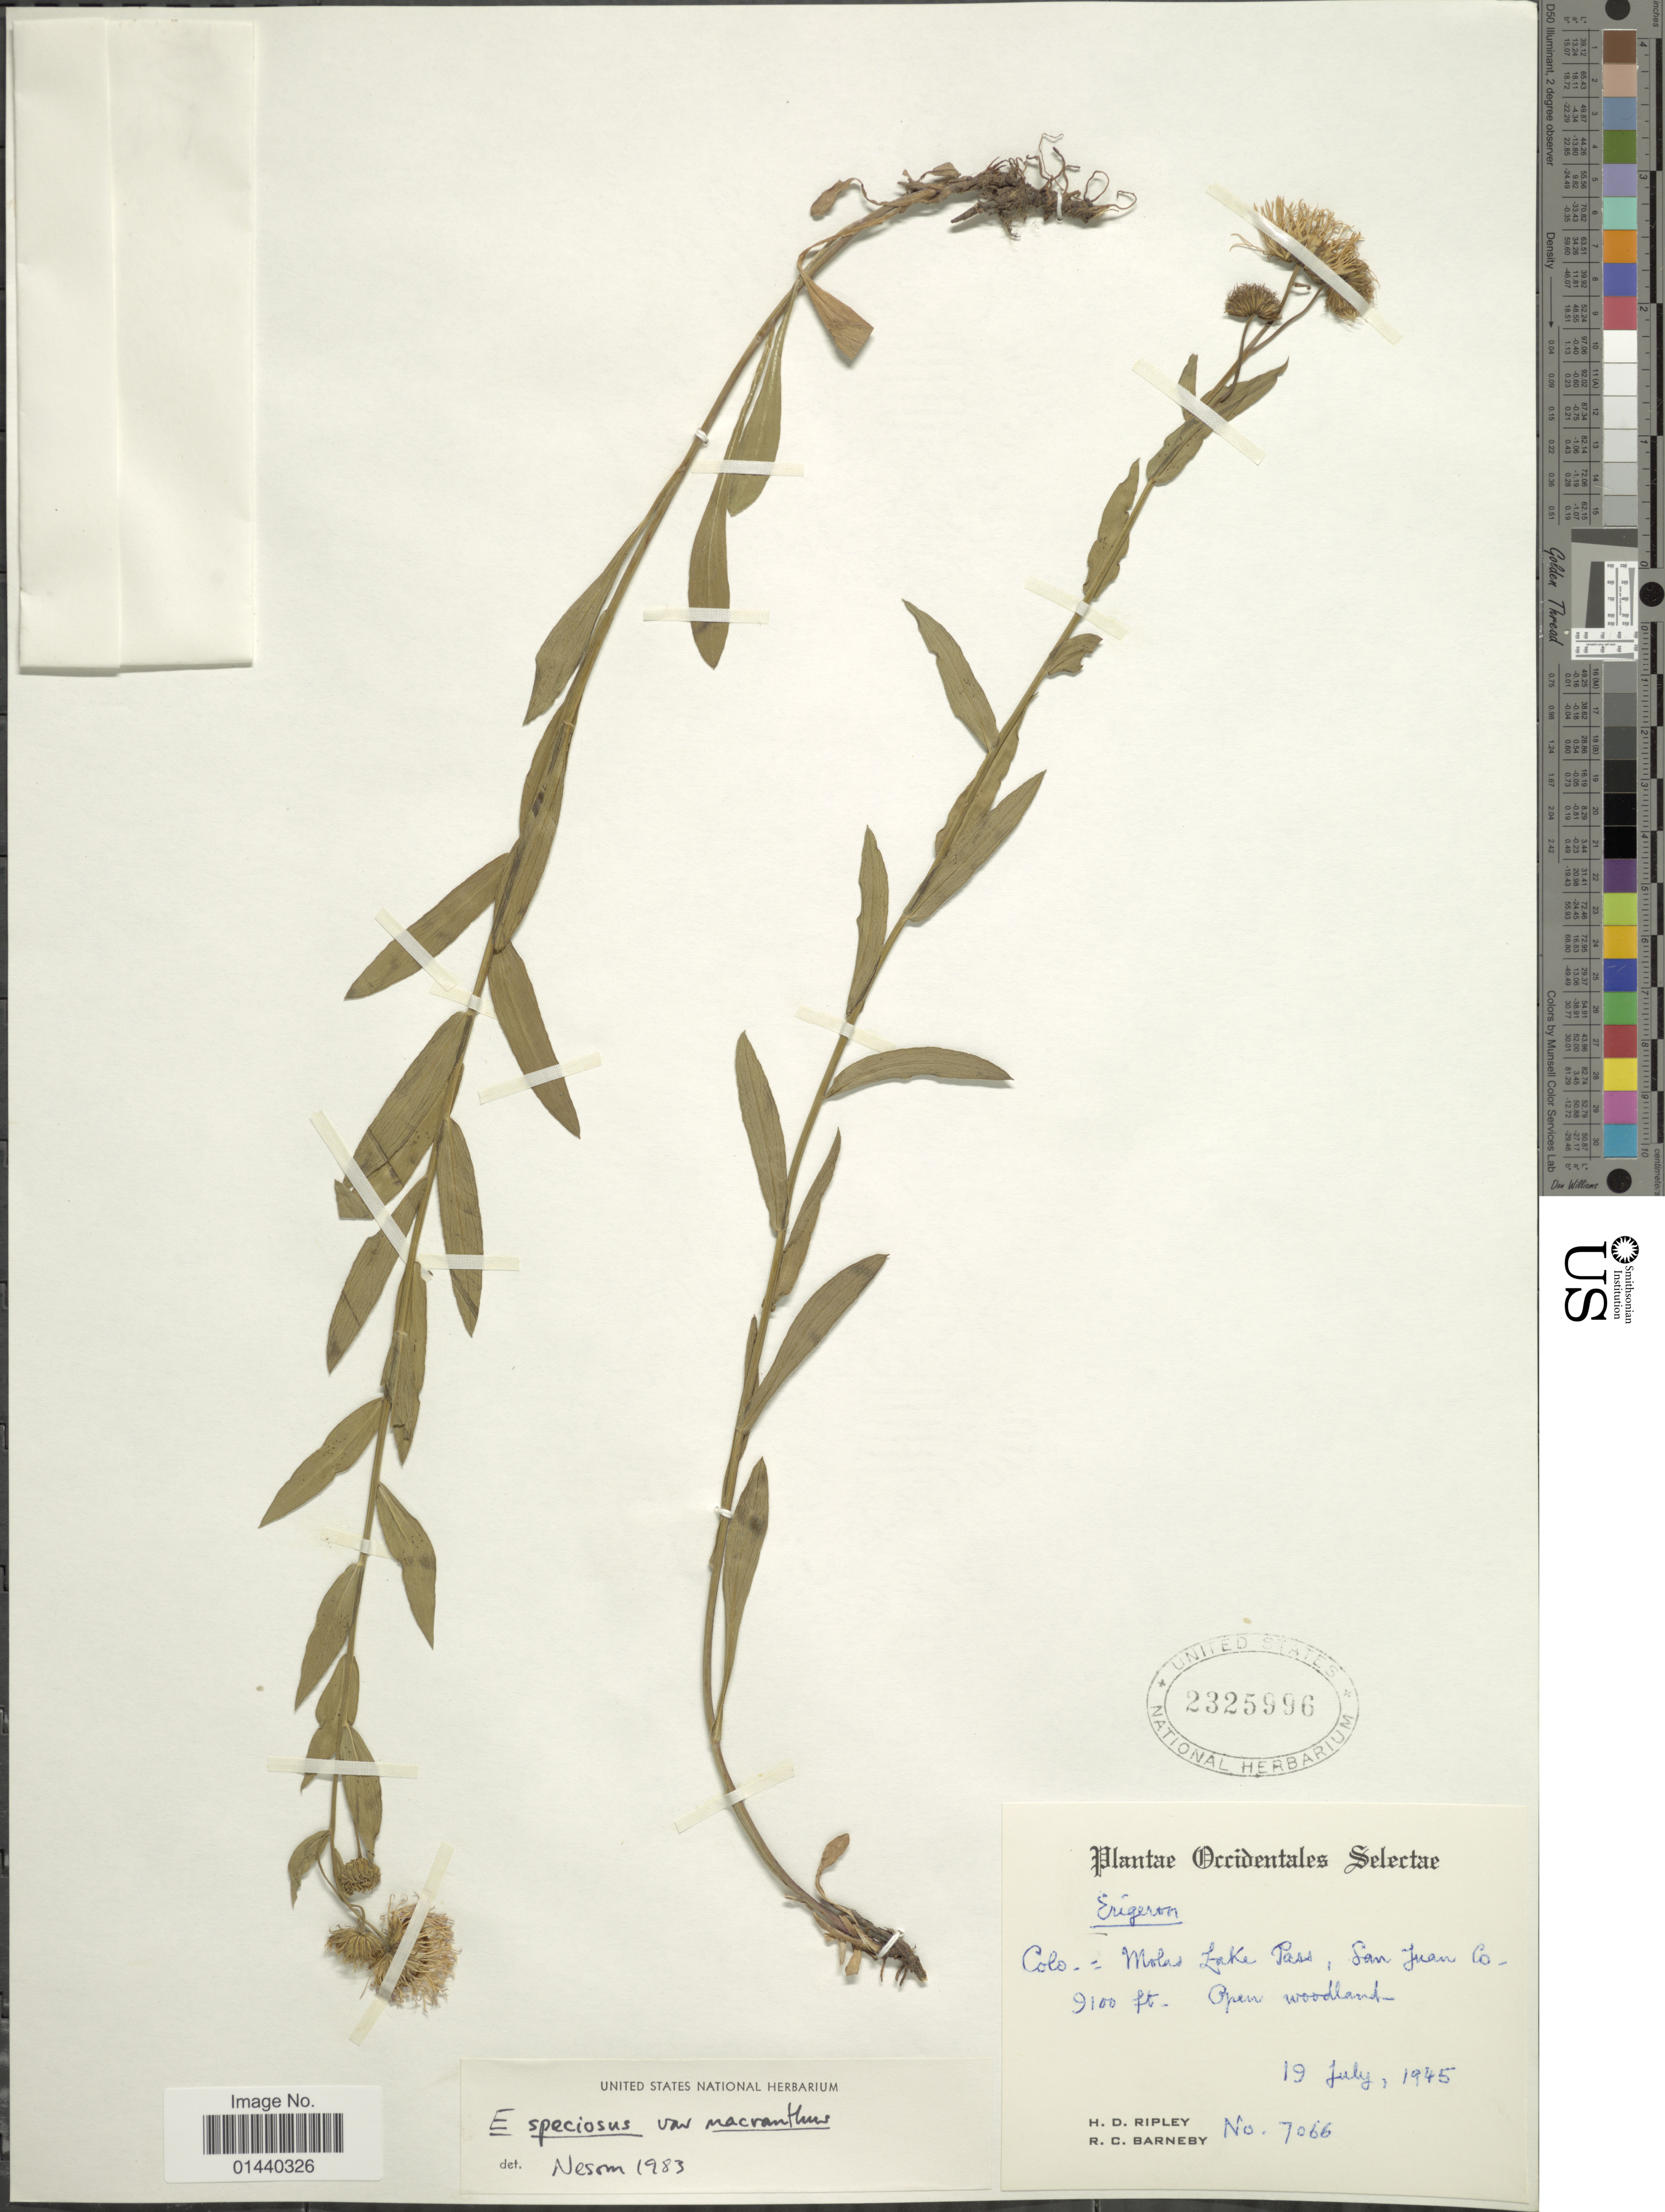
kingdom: Plantae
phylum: Tracheophyta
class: Magnoliopsida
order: Asterales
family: Asteraceae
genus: Erigeron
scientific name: Erigeron speciosus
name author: (Lindl.) DC.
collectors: H. Ripley & R. C. Barneby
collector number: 7066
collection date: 1945-07-19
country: United States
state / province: Colorado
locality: Colo.= Molas Lake Pass, San Juan Co.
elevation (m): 2774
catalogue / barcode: US 2325996